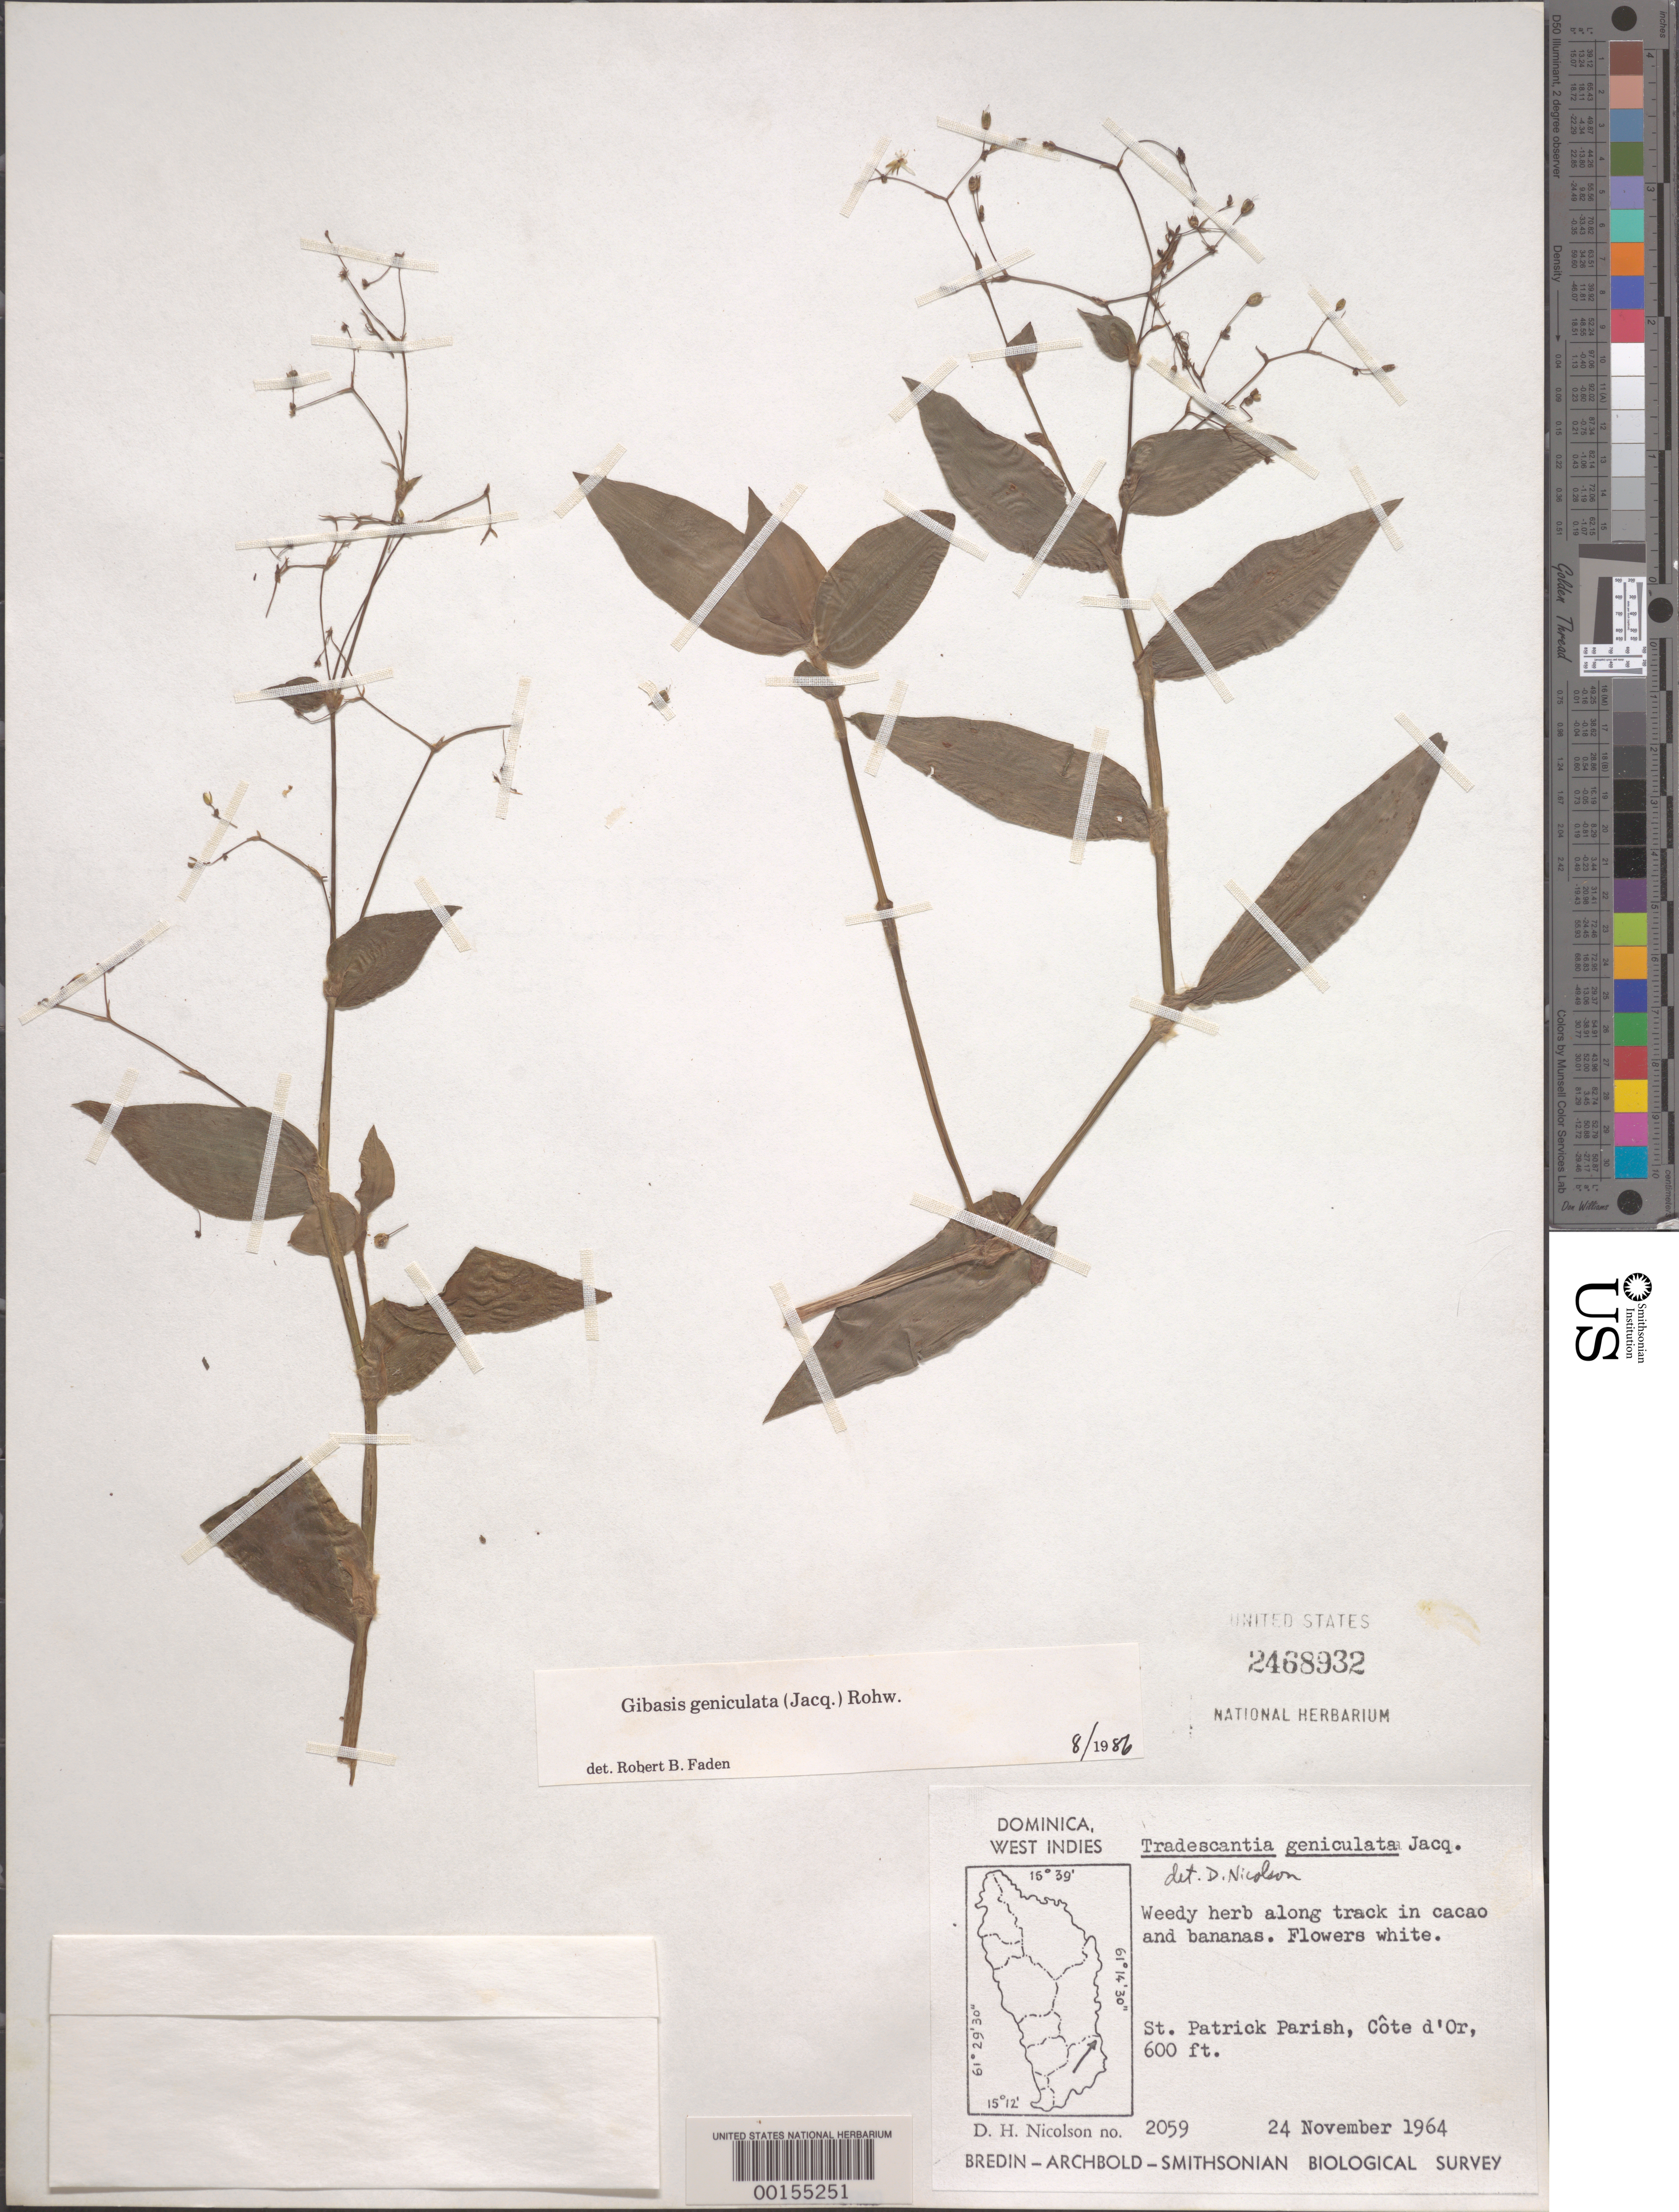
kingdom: Plantae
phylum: Tracheophyta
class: Liliopsida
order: Commelinales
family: Commelinaceae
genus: Gibasis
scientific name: Gibasis geniculata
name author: (Jacq.) Rohweder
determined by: Faden, Robert B., (US), Smithsonian Institution - National Museum of Natural History (UNITED STATES)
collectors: D. H. Nicolson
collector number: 2059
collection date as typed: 24 Nov 1964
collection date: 1964-11-24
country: Dominica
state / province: St. Patrick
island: Dominica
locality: Cote d'or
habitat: Pathside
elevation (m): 183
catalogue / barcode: US 2468932